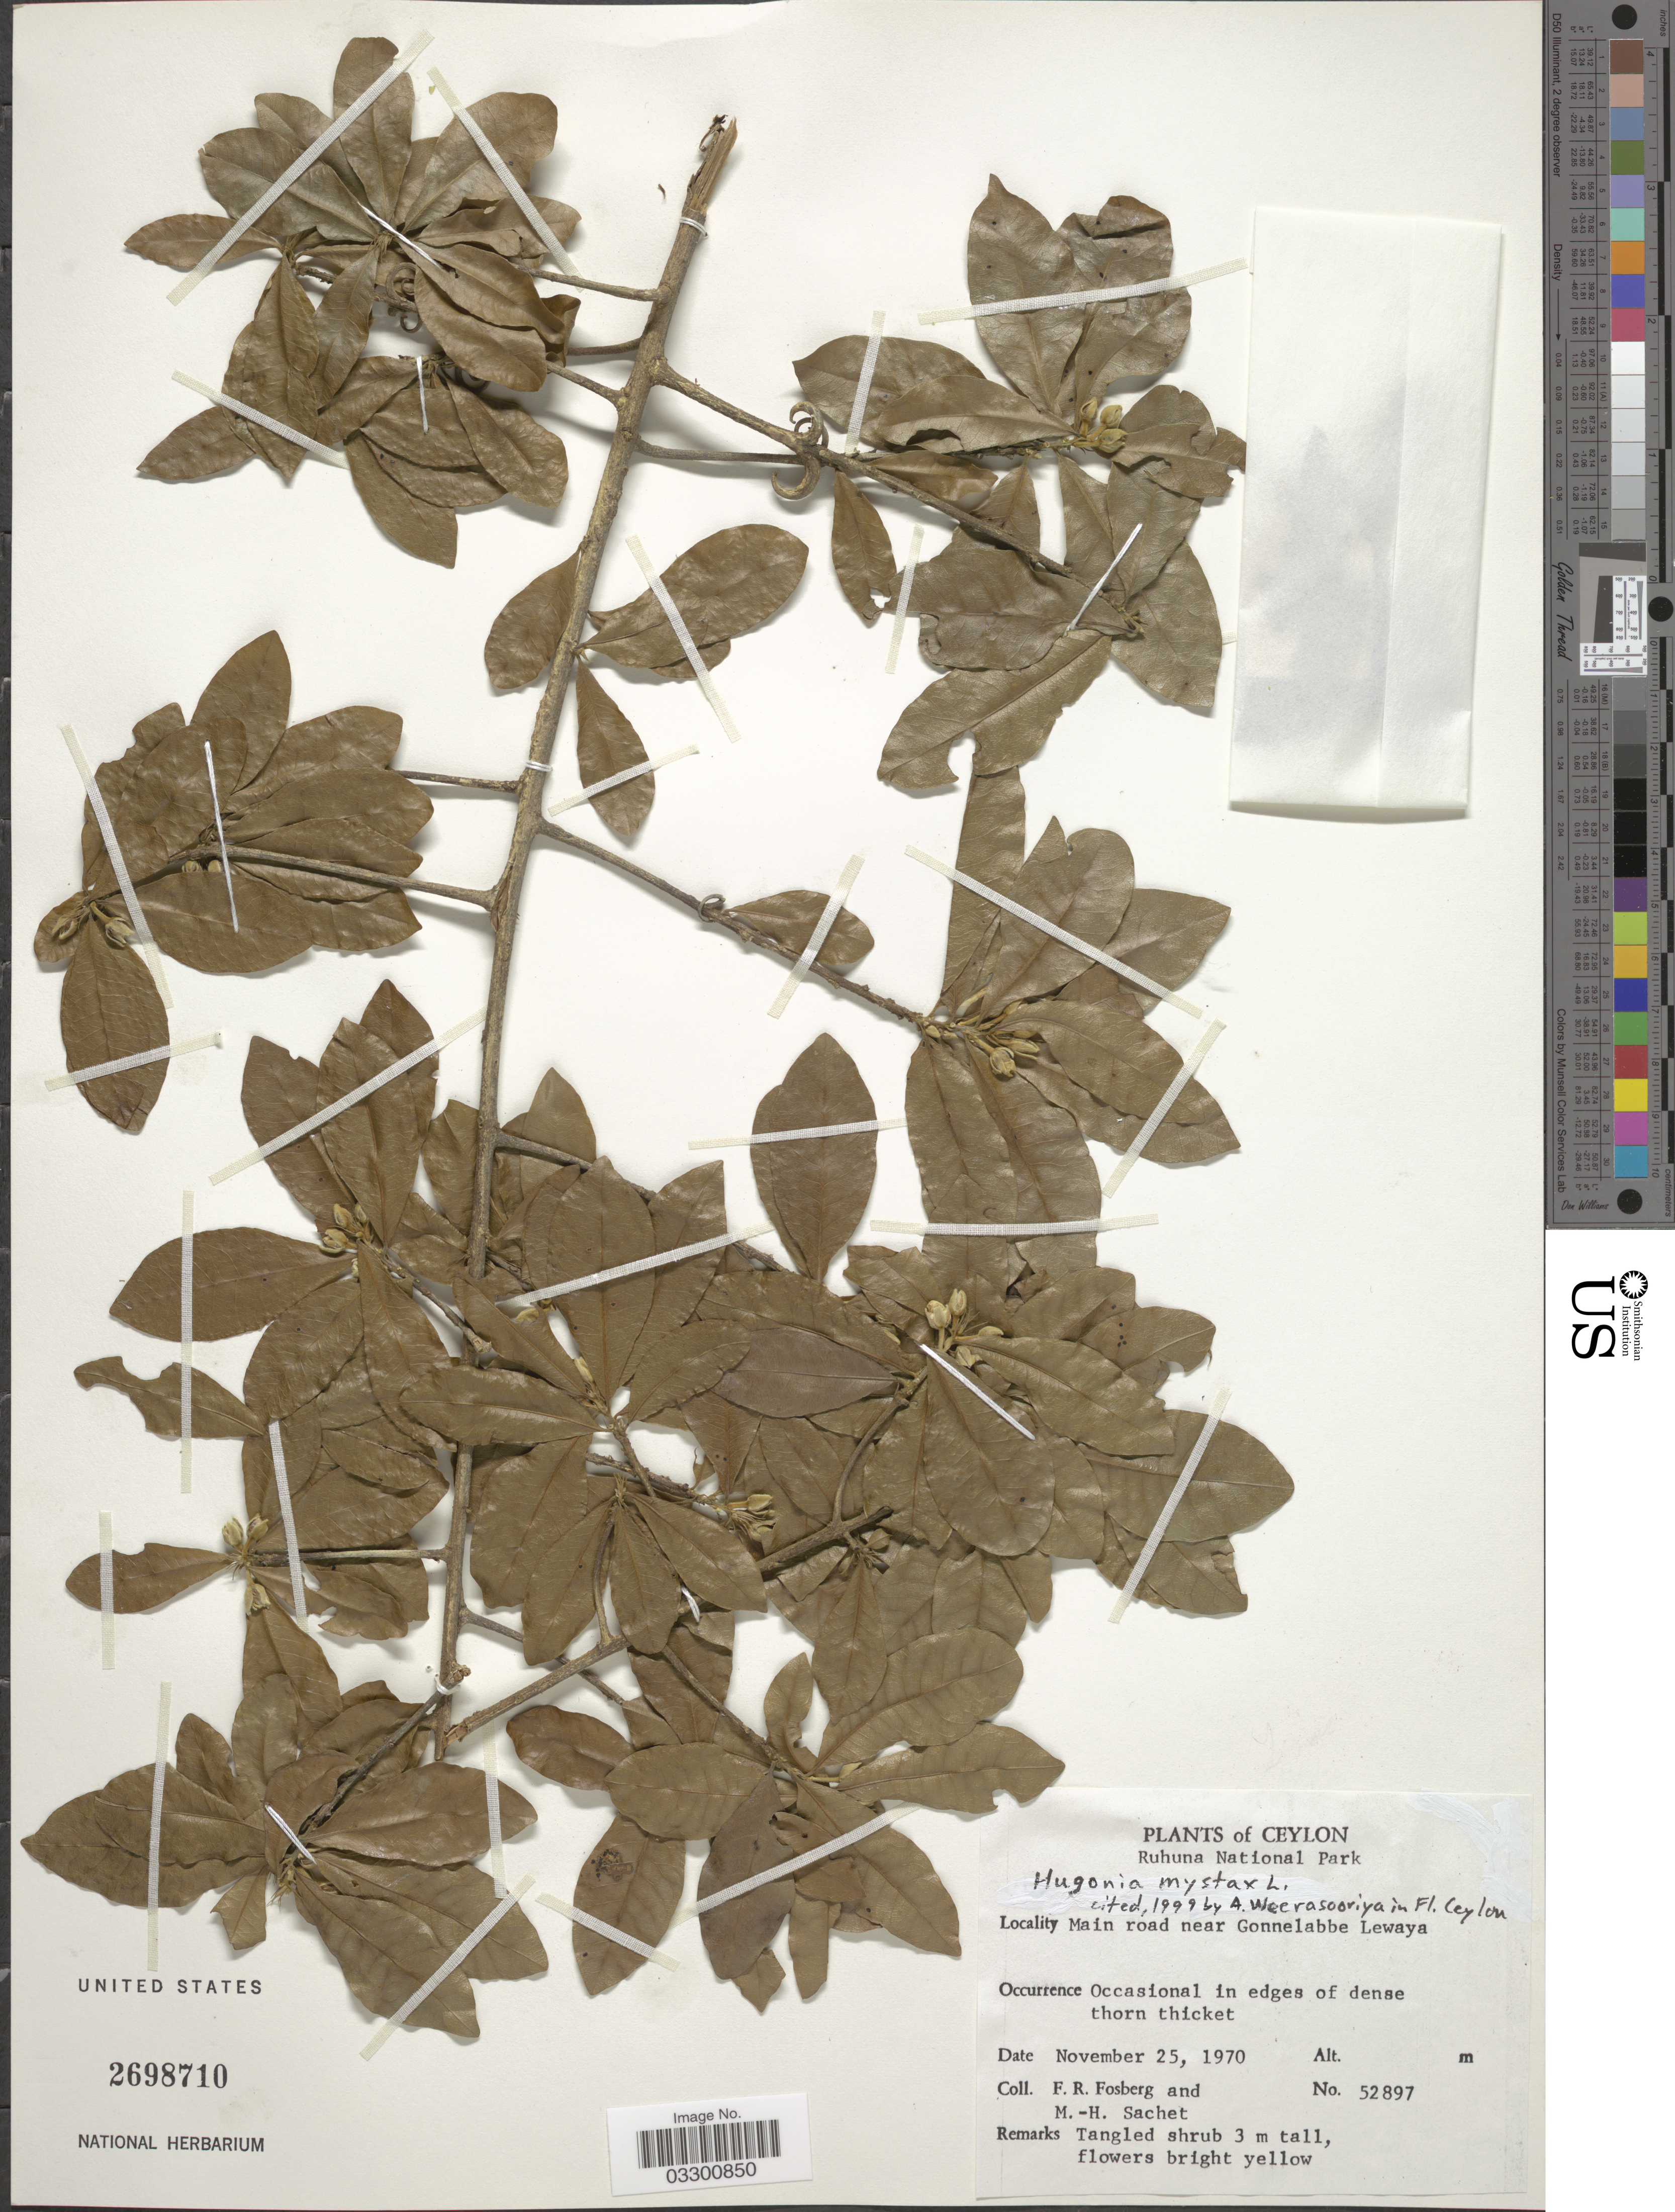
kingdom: Plantae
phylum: Tracheophyta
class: Magnoliopsida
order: Malpighiales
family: Linaceae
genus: Hugonia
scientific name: Hugonia mystax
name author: L.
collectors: F. R. Fosberg & M.-H. Sachet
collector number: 52897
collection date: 1970-11-25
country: Sri Lanka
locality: Ceylon, Ruhuna National Park, Main road near Gonnelabbe Lewaya.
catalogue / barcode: US 2698710